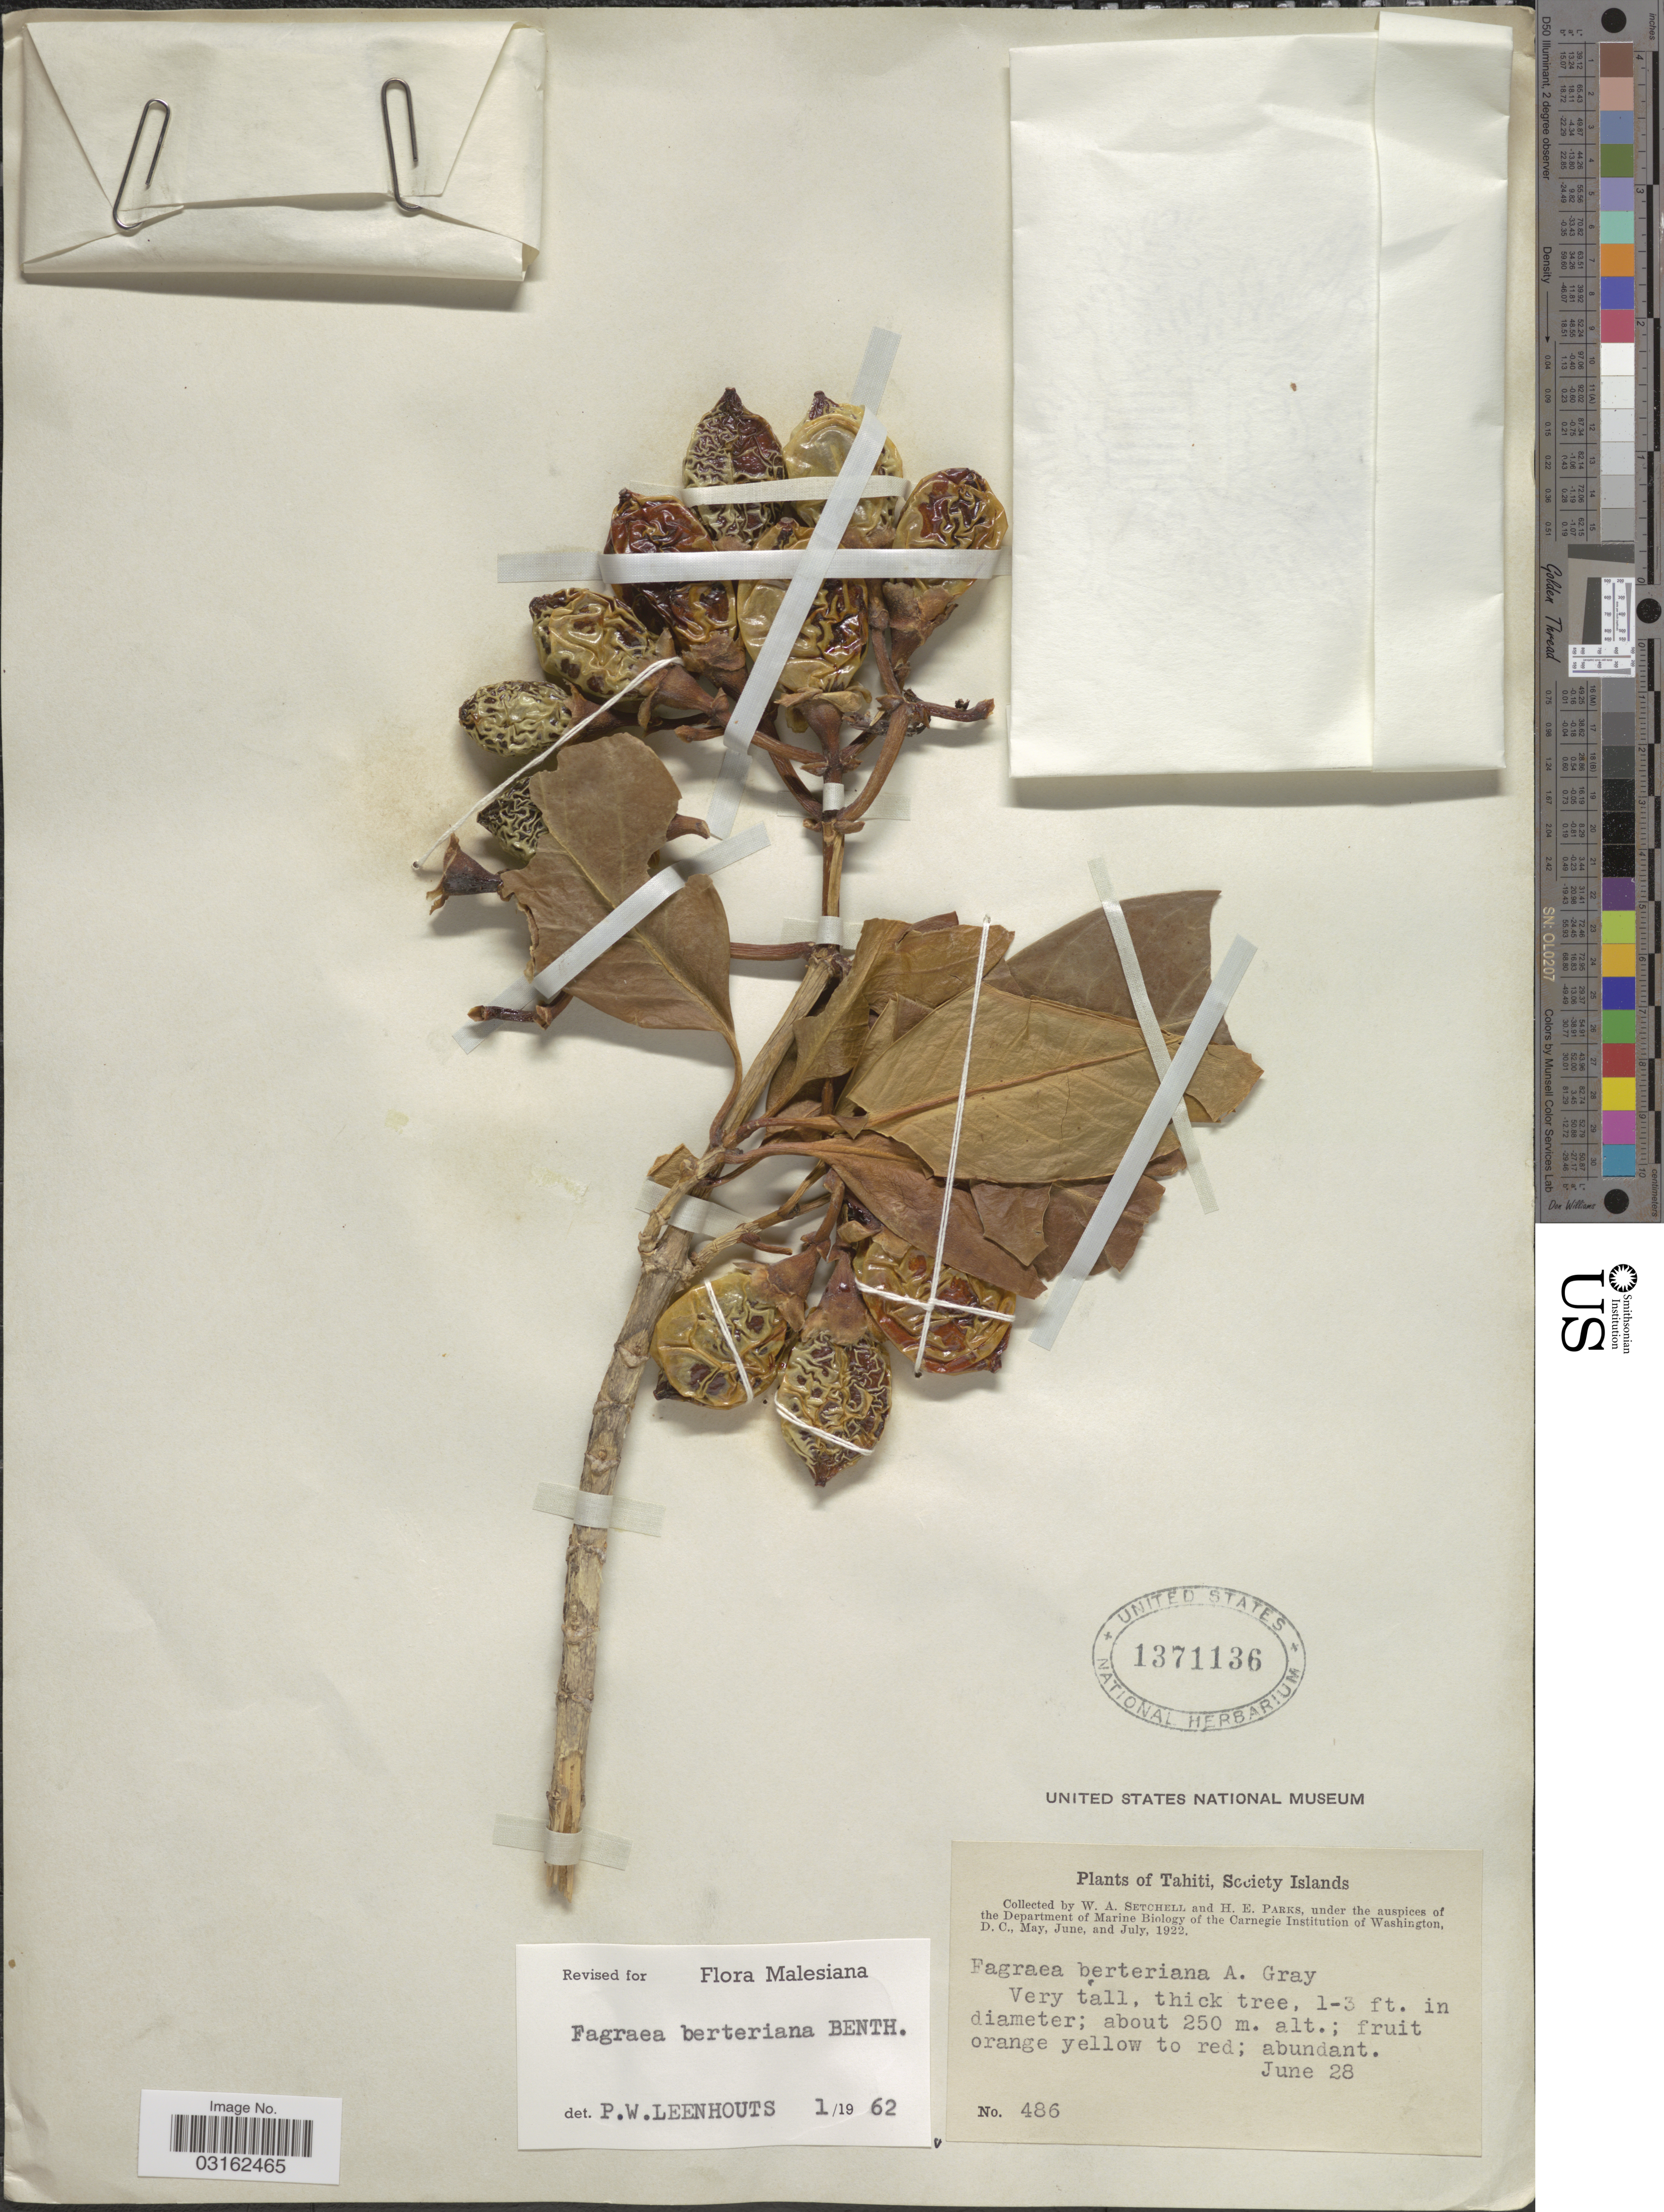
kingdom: Plantae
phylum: Tracheophyta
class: Magnoliopsida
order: Gentianales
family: Gentianaceae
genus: Fagraea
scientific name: Fagraea berteroana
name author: A. Gray ex Benth.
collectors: W. Setchell & H. E. Parks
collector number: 486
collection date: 1922-06-28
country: French Polynesia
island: Tahiti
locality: Tahiti, Society Islands.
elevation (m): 250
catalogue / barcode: US 1371136